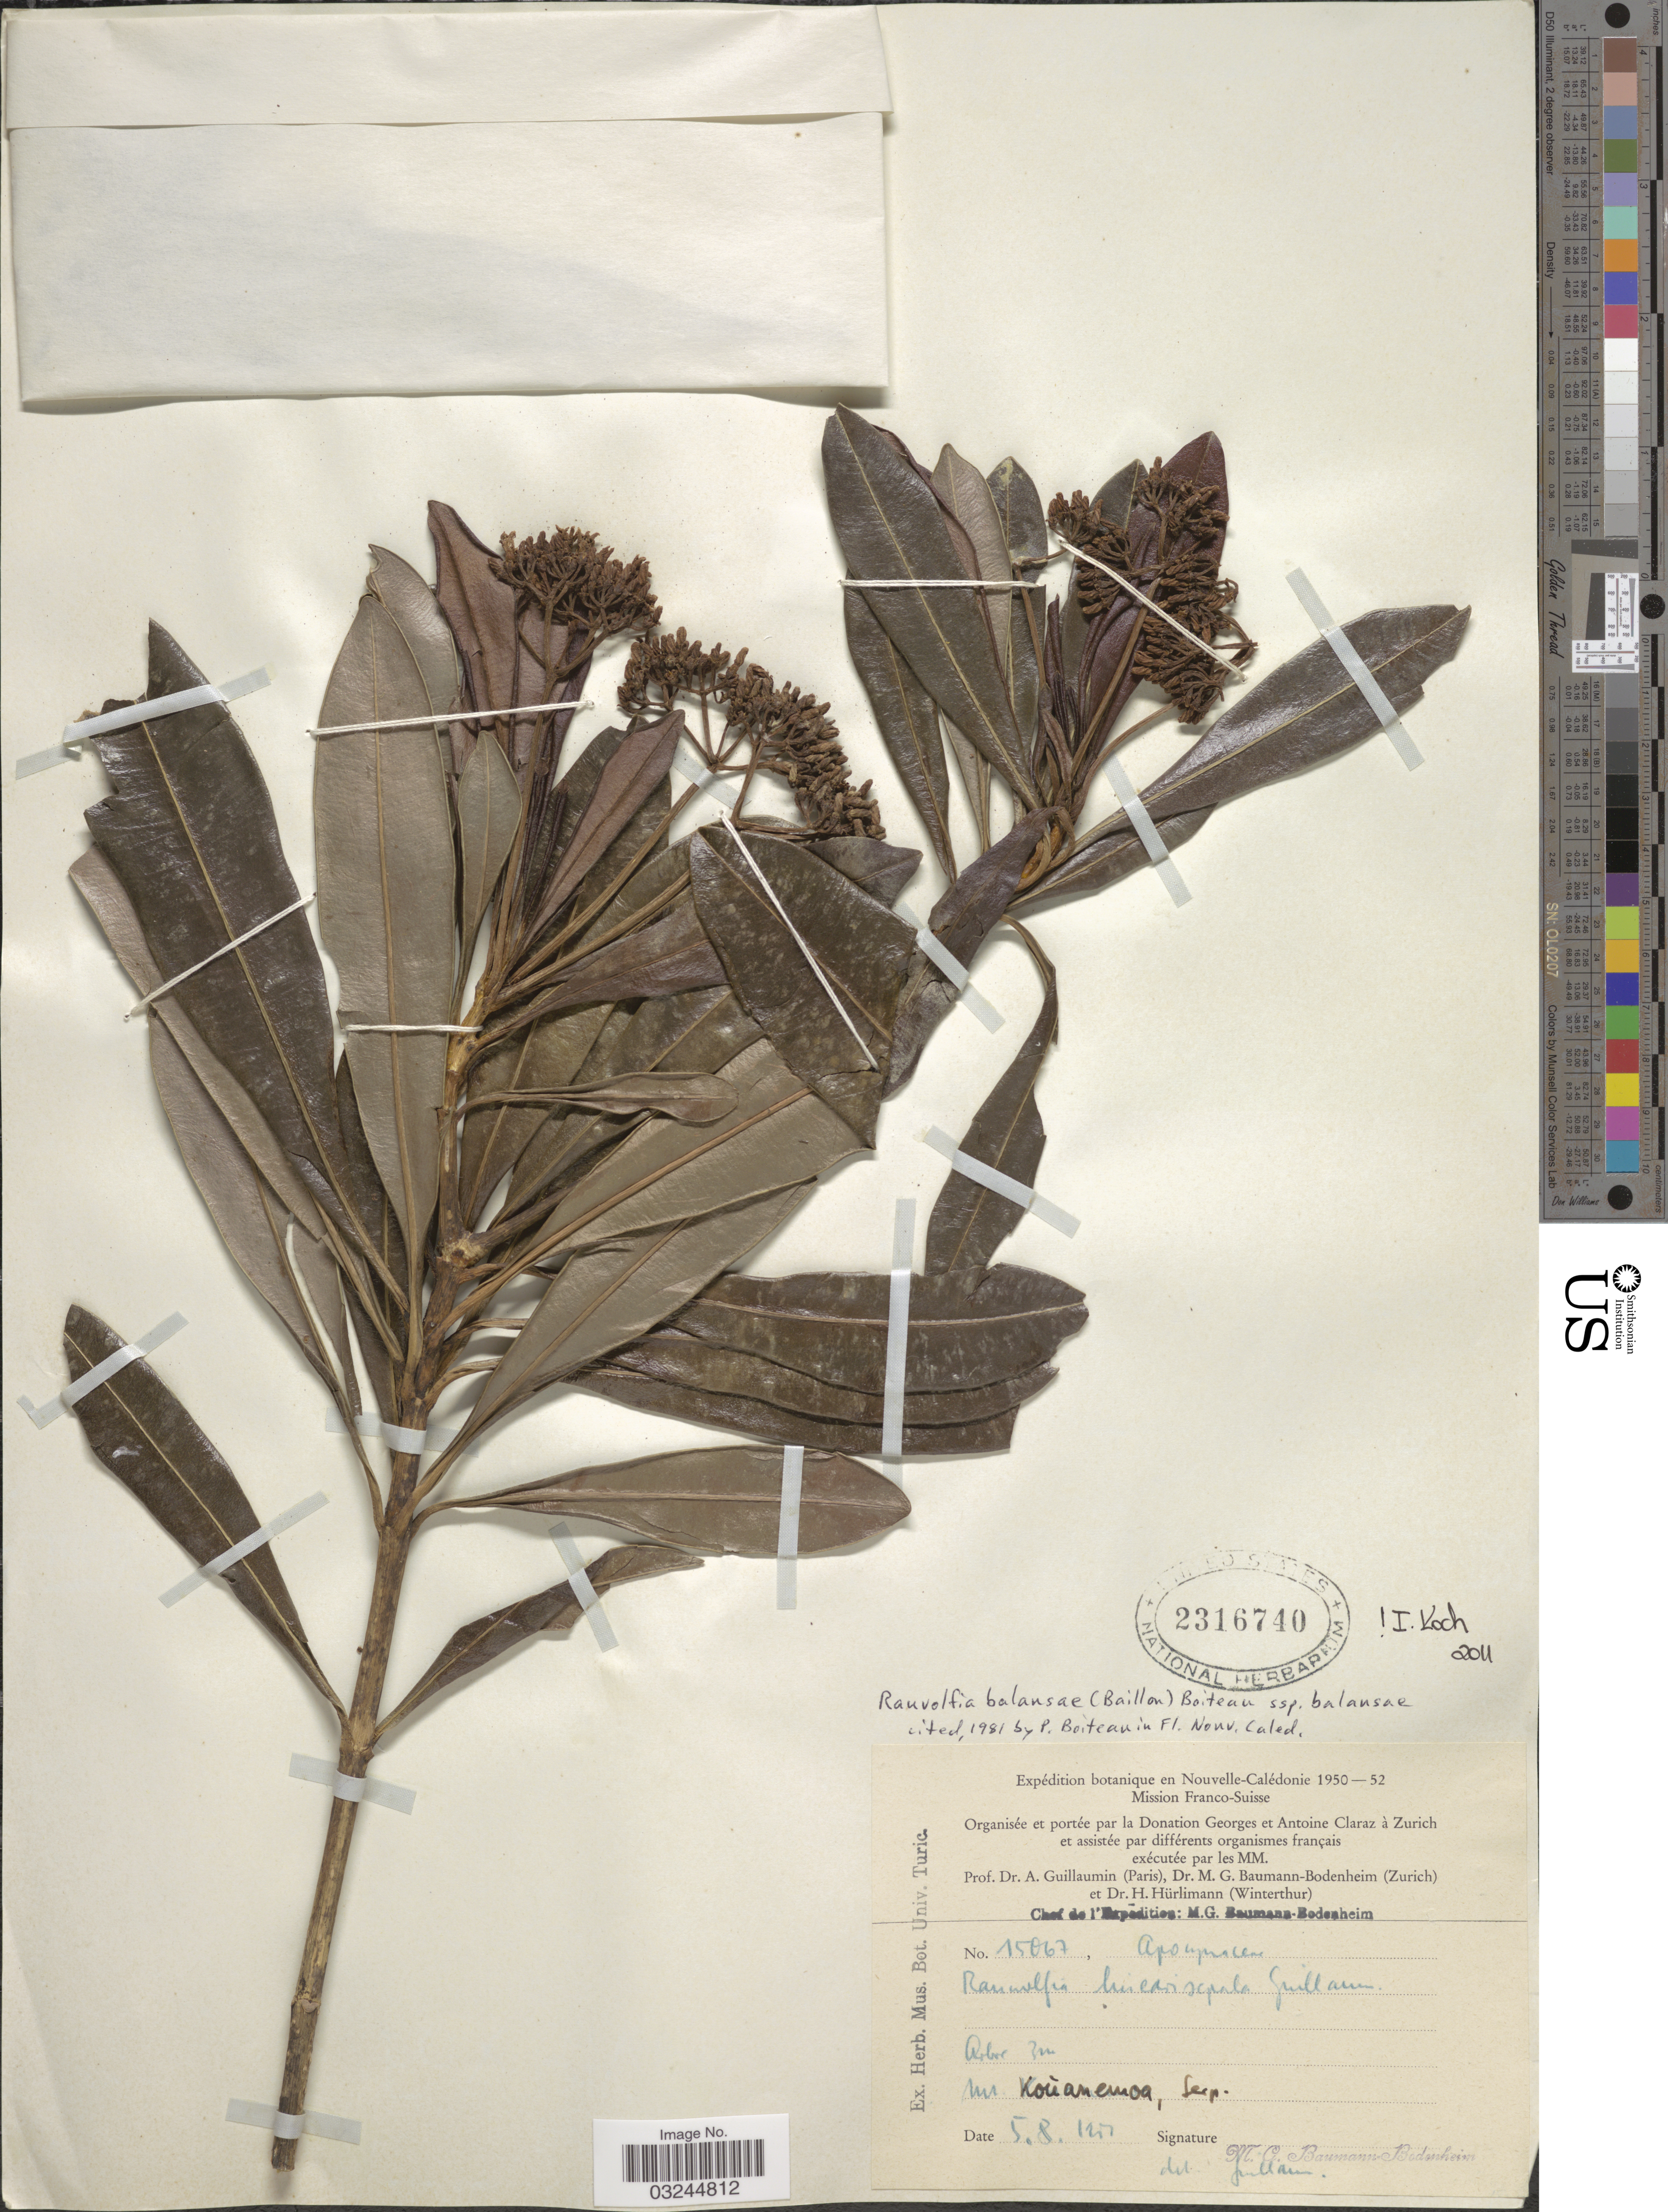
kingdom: Plantae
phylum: Tracheophyta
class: Magnoliopsida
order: Gentianales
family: Apocynaceae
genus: Rauvolfia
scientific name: Rauvolfia balansae subsp. balansae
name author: (Baill.) Boiteau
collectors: M. G. Baumann-Bodenheim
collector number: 15067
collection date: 1952-08-05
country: New Caledonia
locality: Nouvelle-Calédonie. Mt. Kouánemoa, Serp. [interpreted]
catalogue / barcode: US 2316740